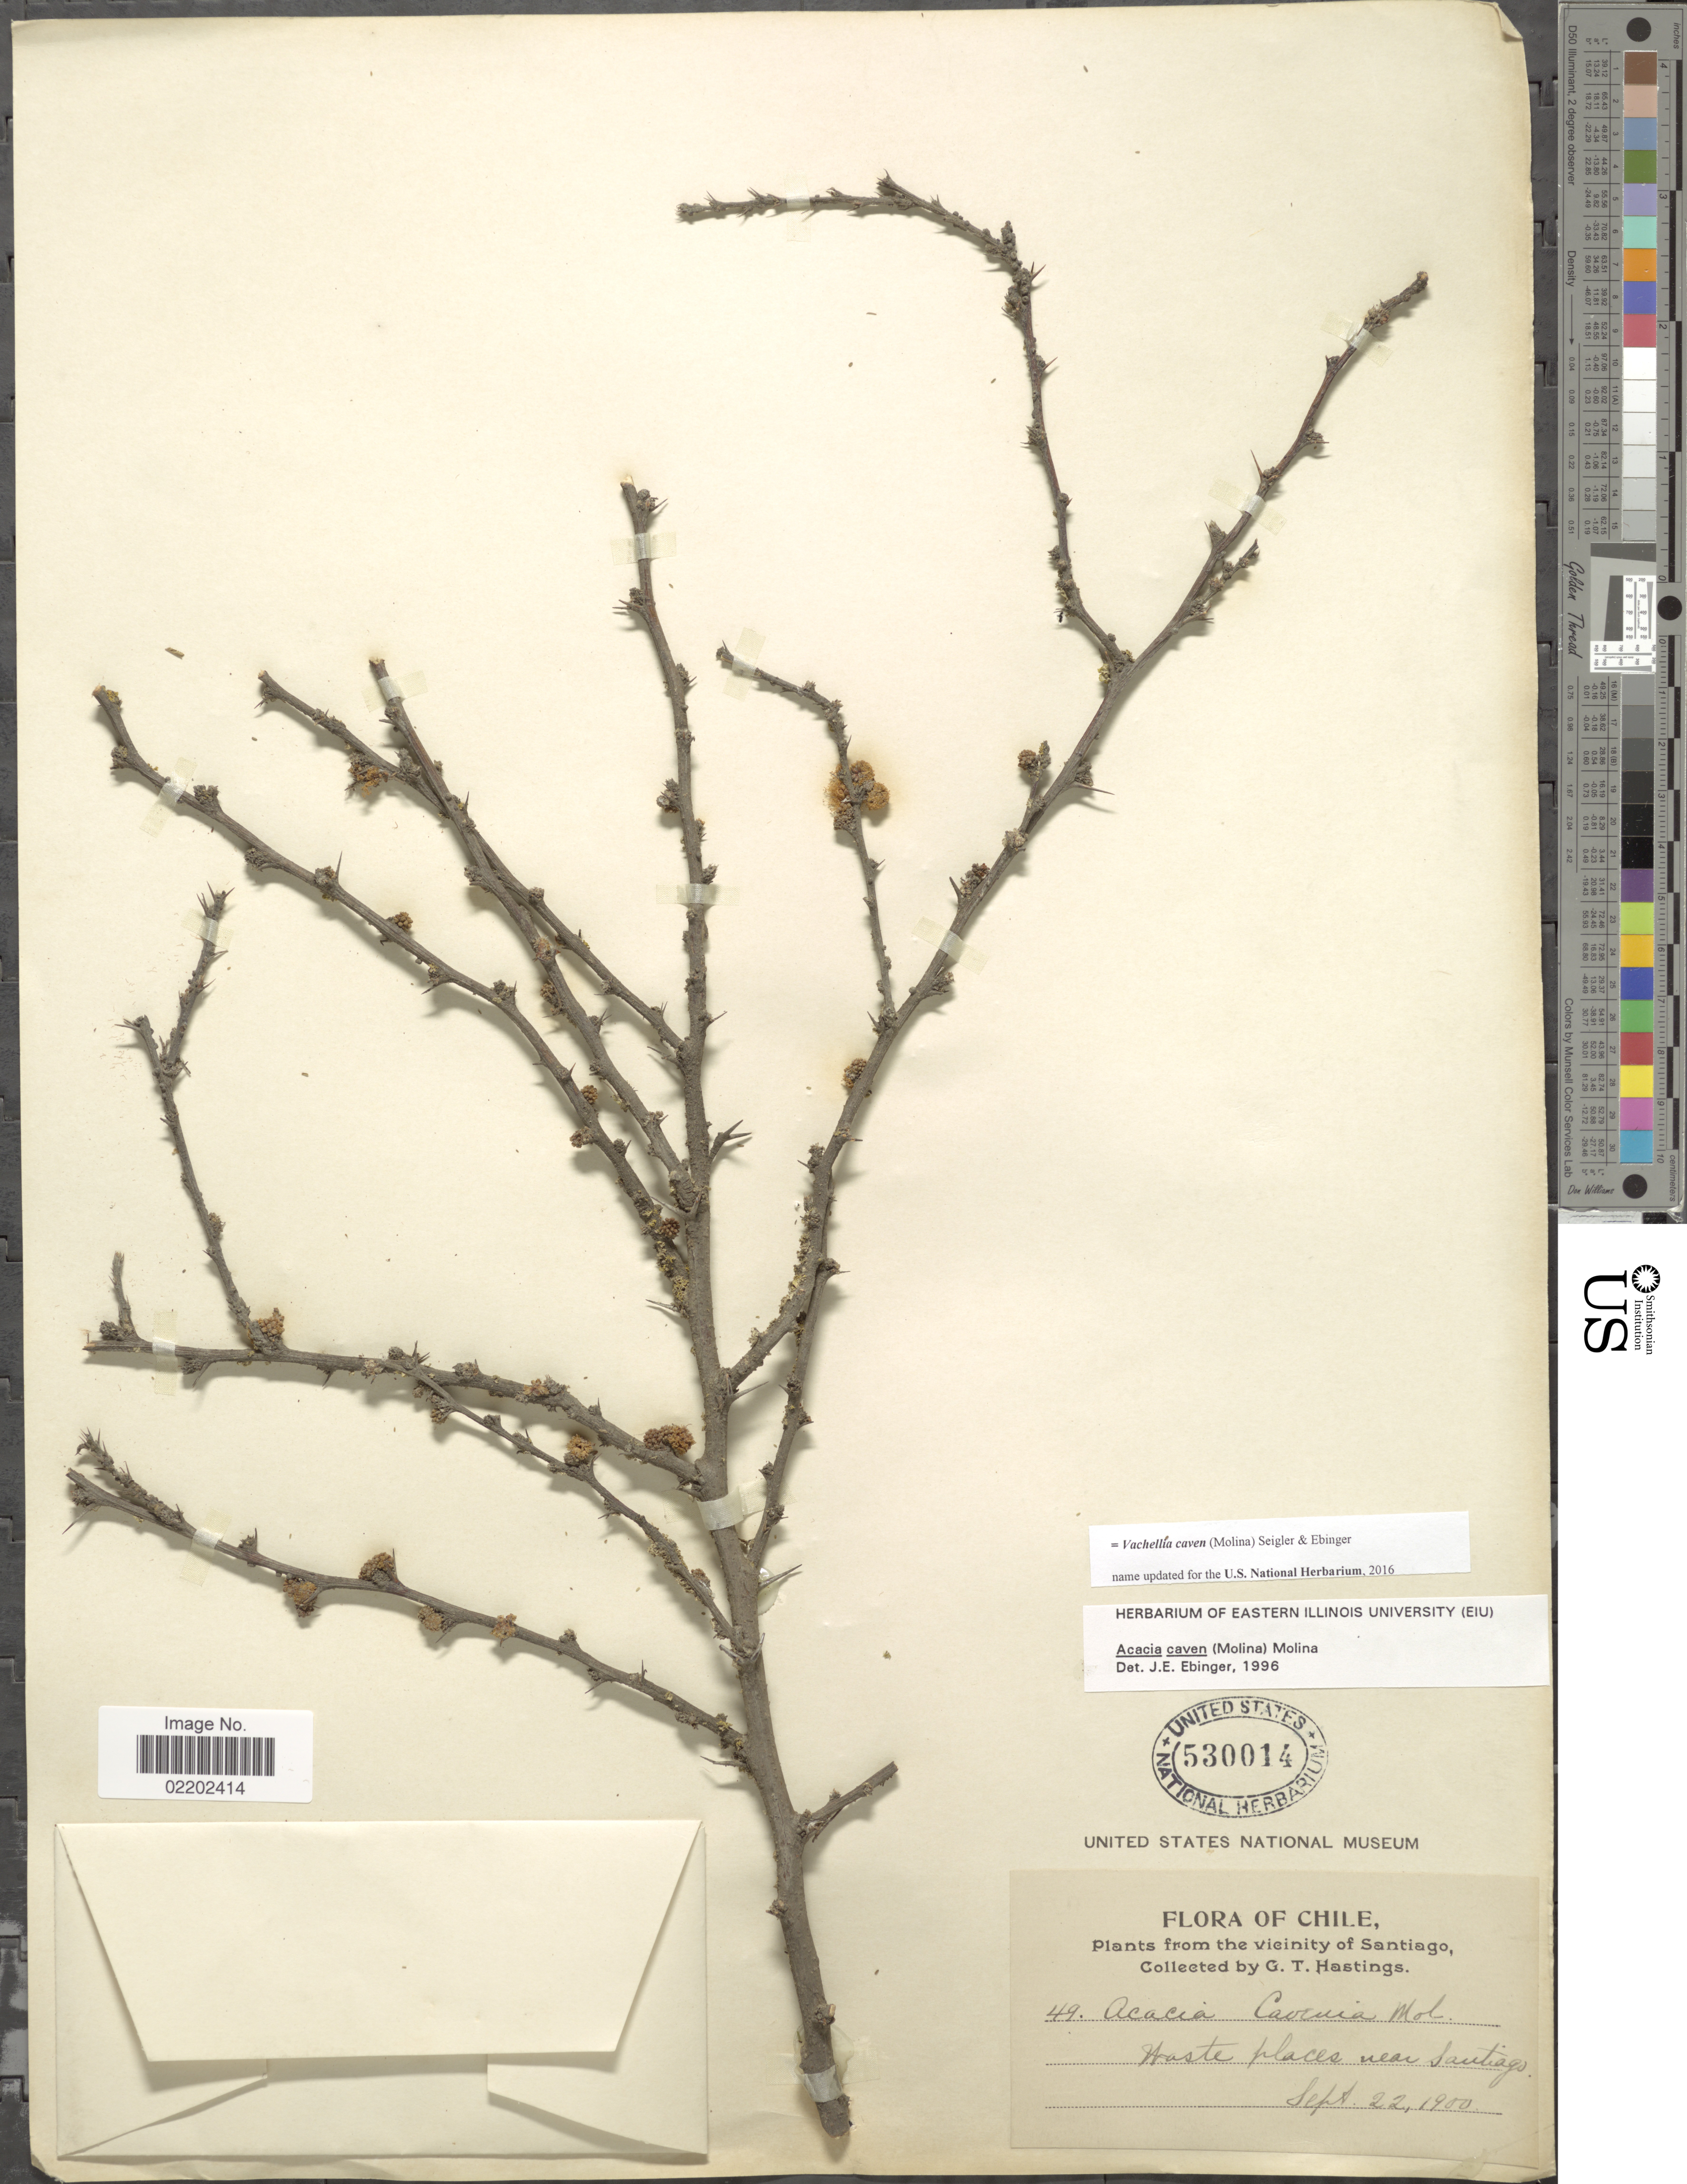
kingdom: Plantae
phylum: Tracheophyta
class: Magnoliopsida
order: Fabales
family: Fabaceae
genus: Vachellia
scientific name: Vachellia caven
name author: (Molina) Seigler & Ebinger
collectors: G. Hastings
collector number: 49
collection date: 1900-09-22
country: Chile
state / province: Región Metropolitana (RM)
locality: From the vicinity of Santiago, Waste places near Santiago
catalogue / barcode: US 530014